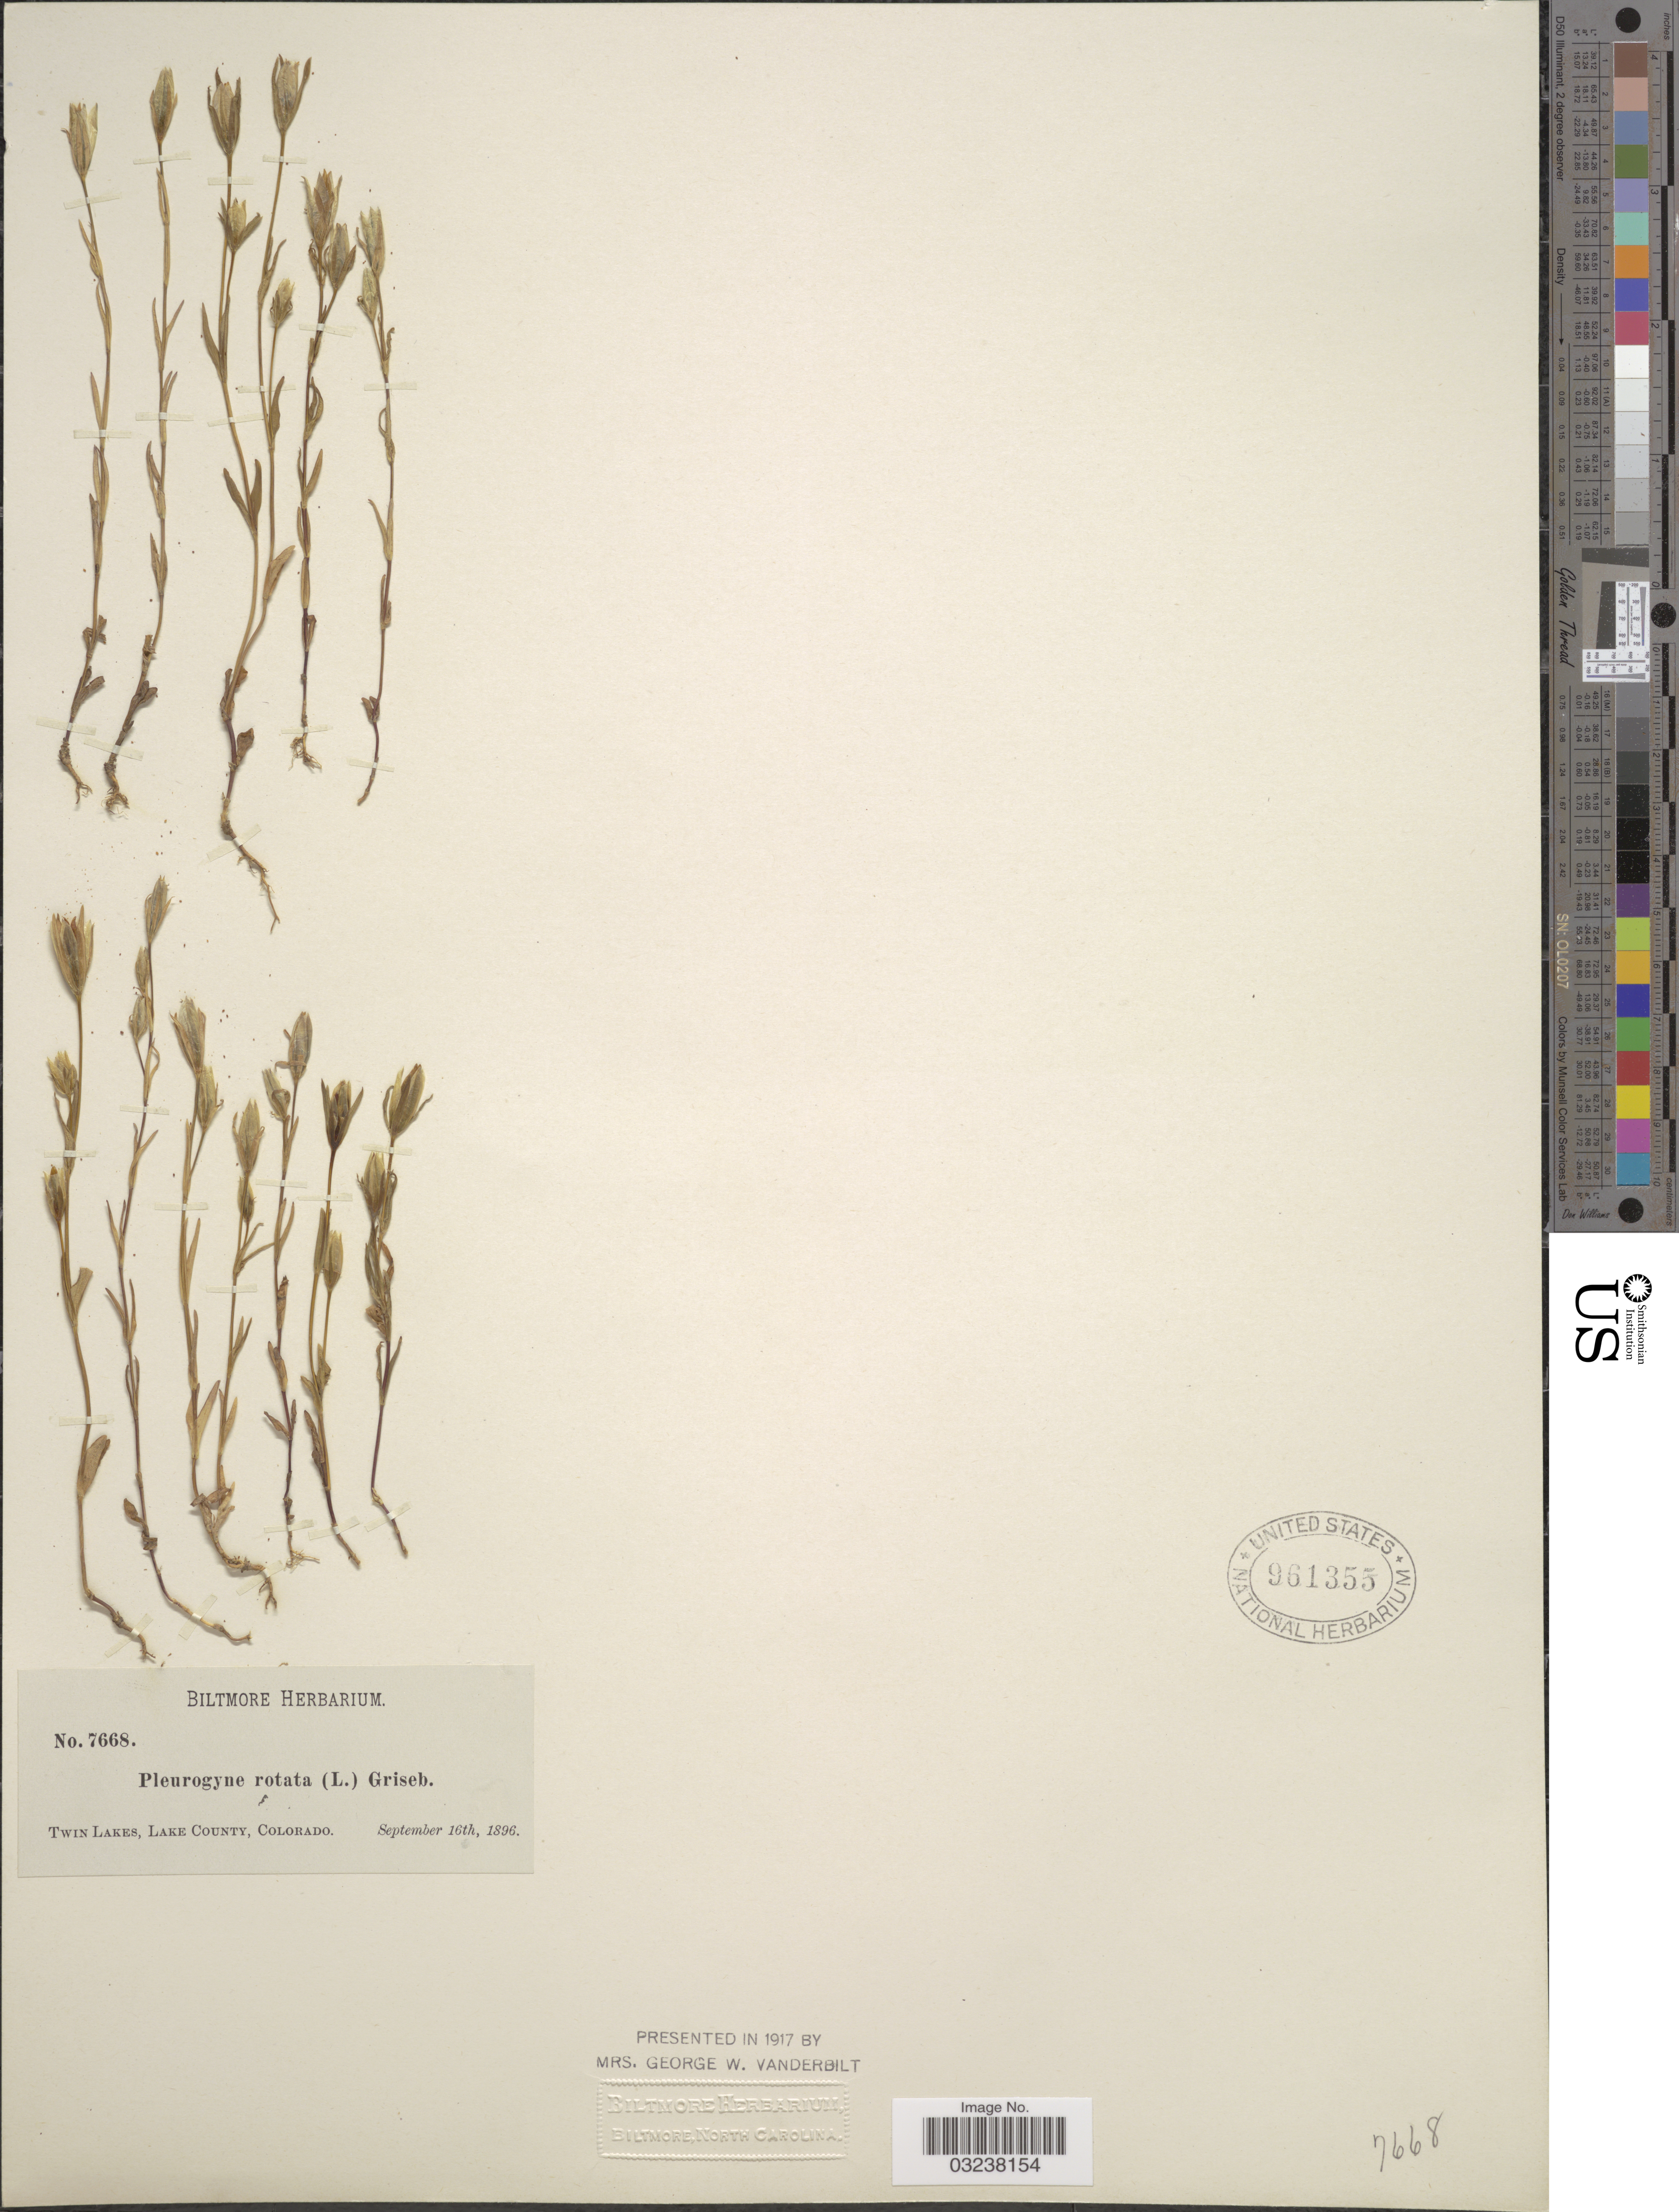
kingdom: Plantae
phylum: Tracheophyta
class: Magnoliopsida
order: Gentianales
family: Gentianaceae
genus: Lomatogonium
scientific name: Lomatogonium rotatum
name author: (L.) Fr.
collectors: ex herb. Biltmore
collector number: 7668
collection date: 1896-09-16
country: United States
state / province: Colorado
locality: Twin Lakes, Lake County.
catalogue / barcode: US 961355